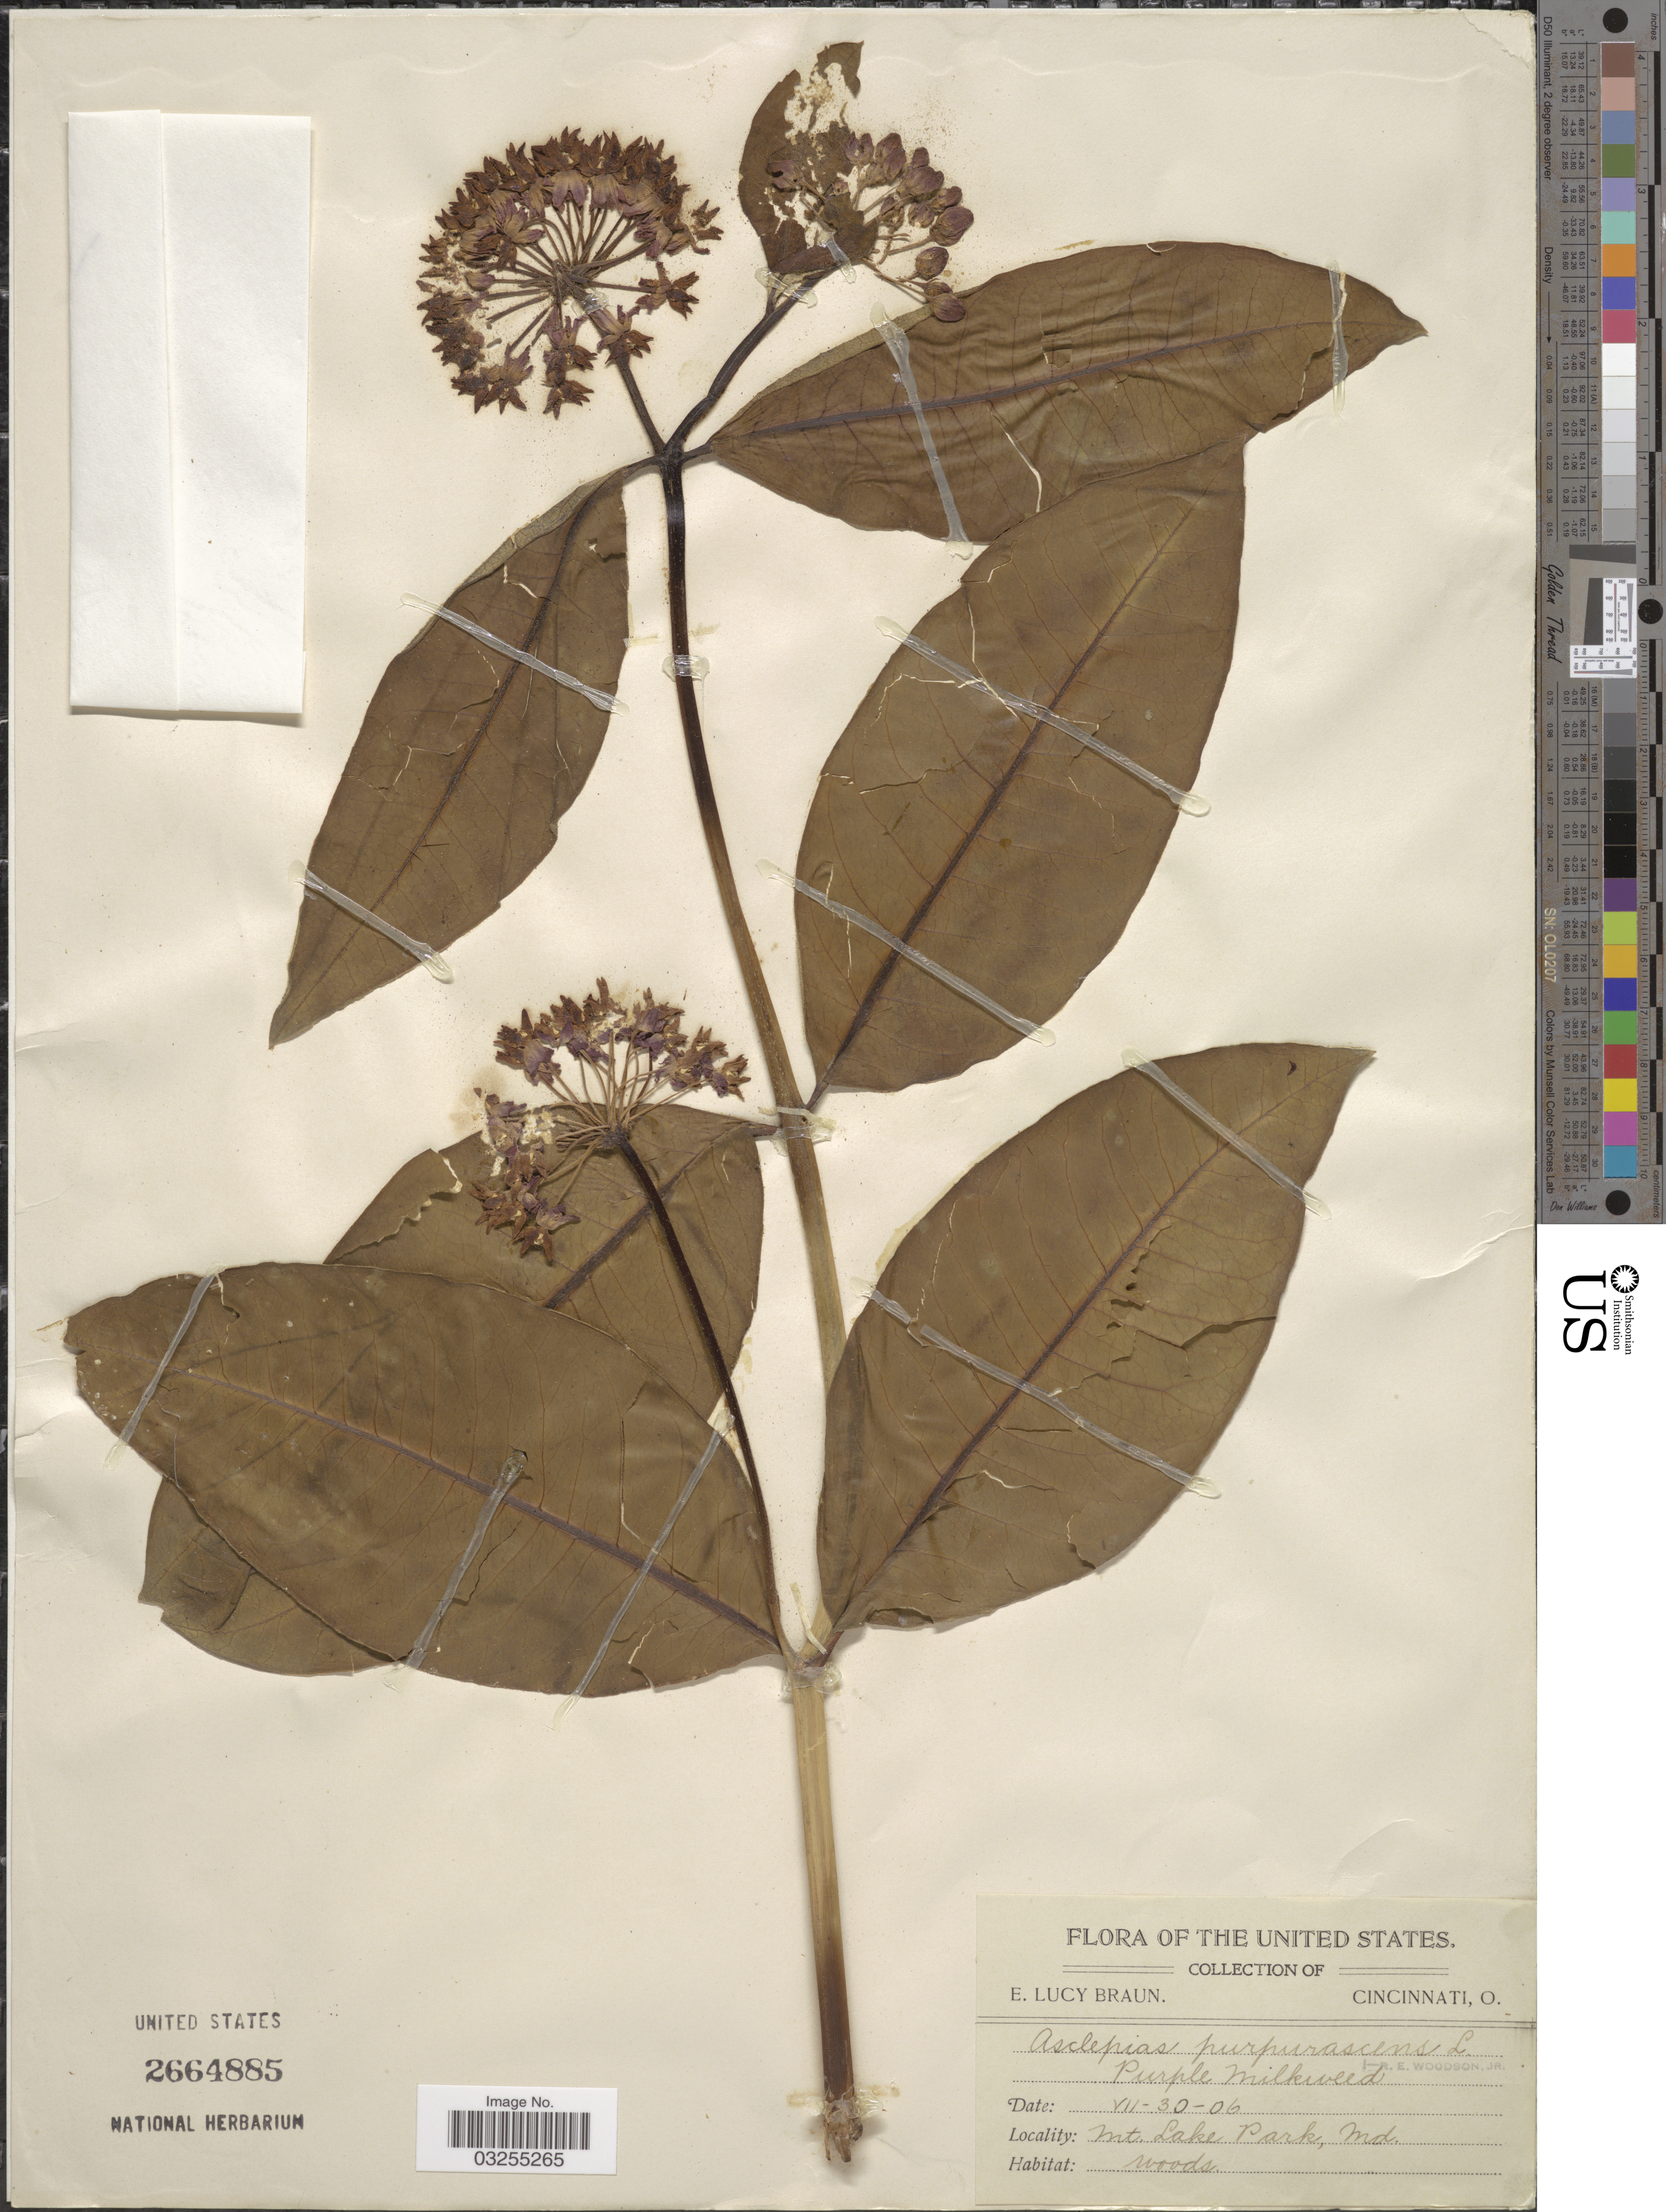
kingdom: Plantae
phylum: Tracheophyta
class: Magnoliopsida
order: Gentianales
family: Apocynaceae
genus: Asclepias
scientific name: Asclepias purpurascens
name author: L.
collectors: E. Braun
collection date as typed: Transcribed d/m/y: 30/7/6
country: United States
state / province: Maryland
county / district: Garrett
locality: Mt. Lake Park.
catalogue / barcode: US 2664885